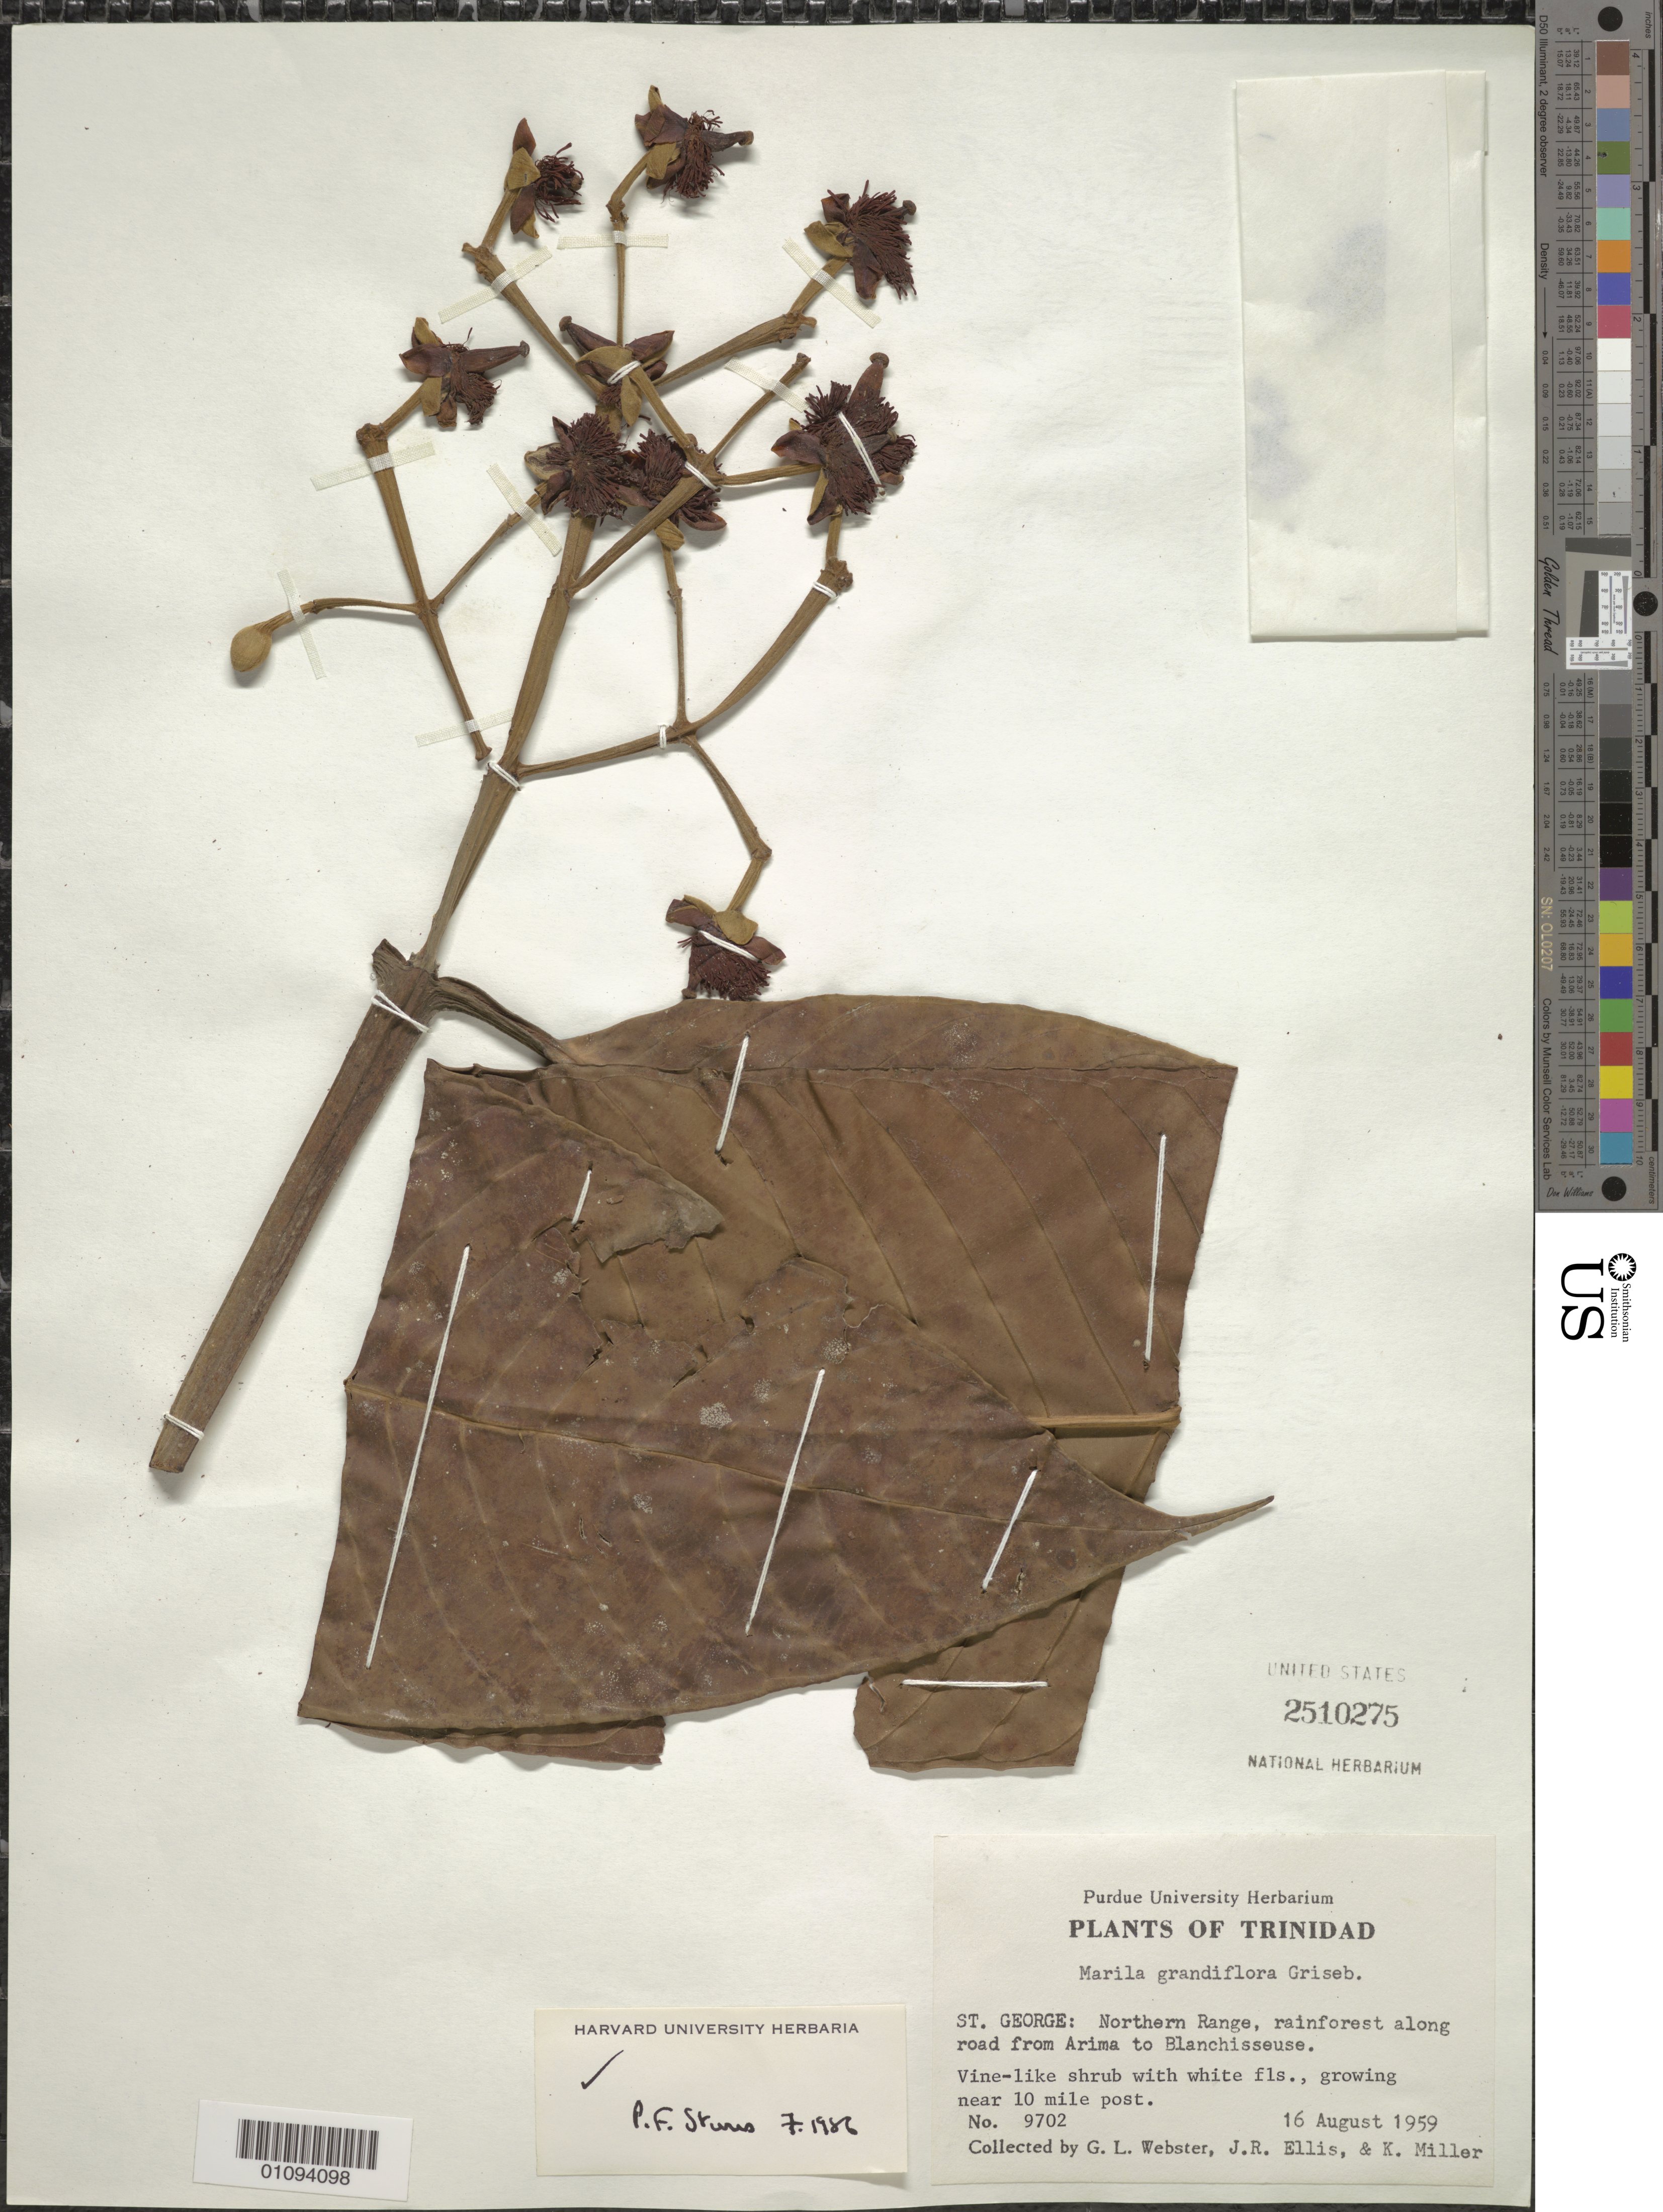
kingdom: Plantae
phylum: Tracheophyta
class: Magnoliopsida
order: Malpighiales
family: Calophyllaceae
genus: Marila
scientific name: Marila grandiflora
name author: Griseb.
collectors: G. L. Webster, J. Ellis & K. Miller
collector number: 9702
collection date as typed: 16 Aug 1959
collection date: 1959-08-16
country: Trinidad and Tobago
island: Trinidad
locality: St. George: N Range, road from Arima to Blanchisseuse, 10 mile post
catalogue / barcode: US 2510275